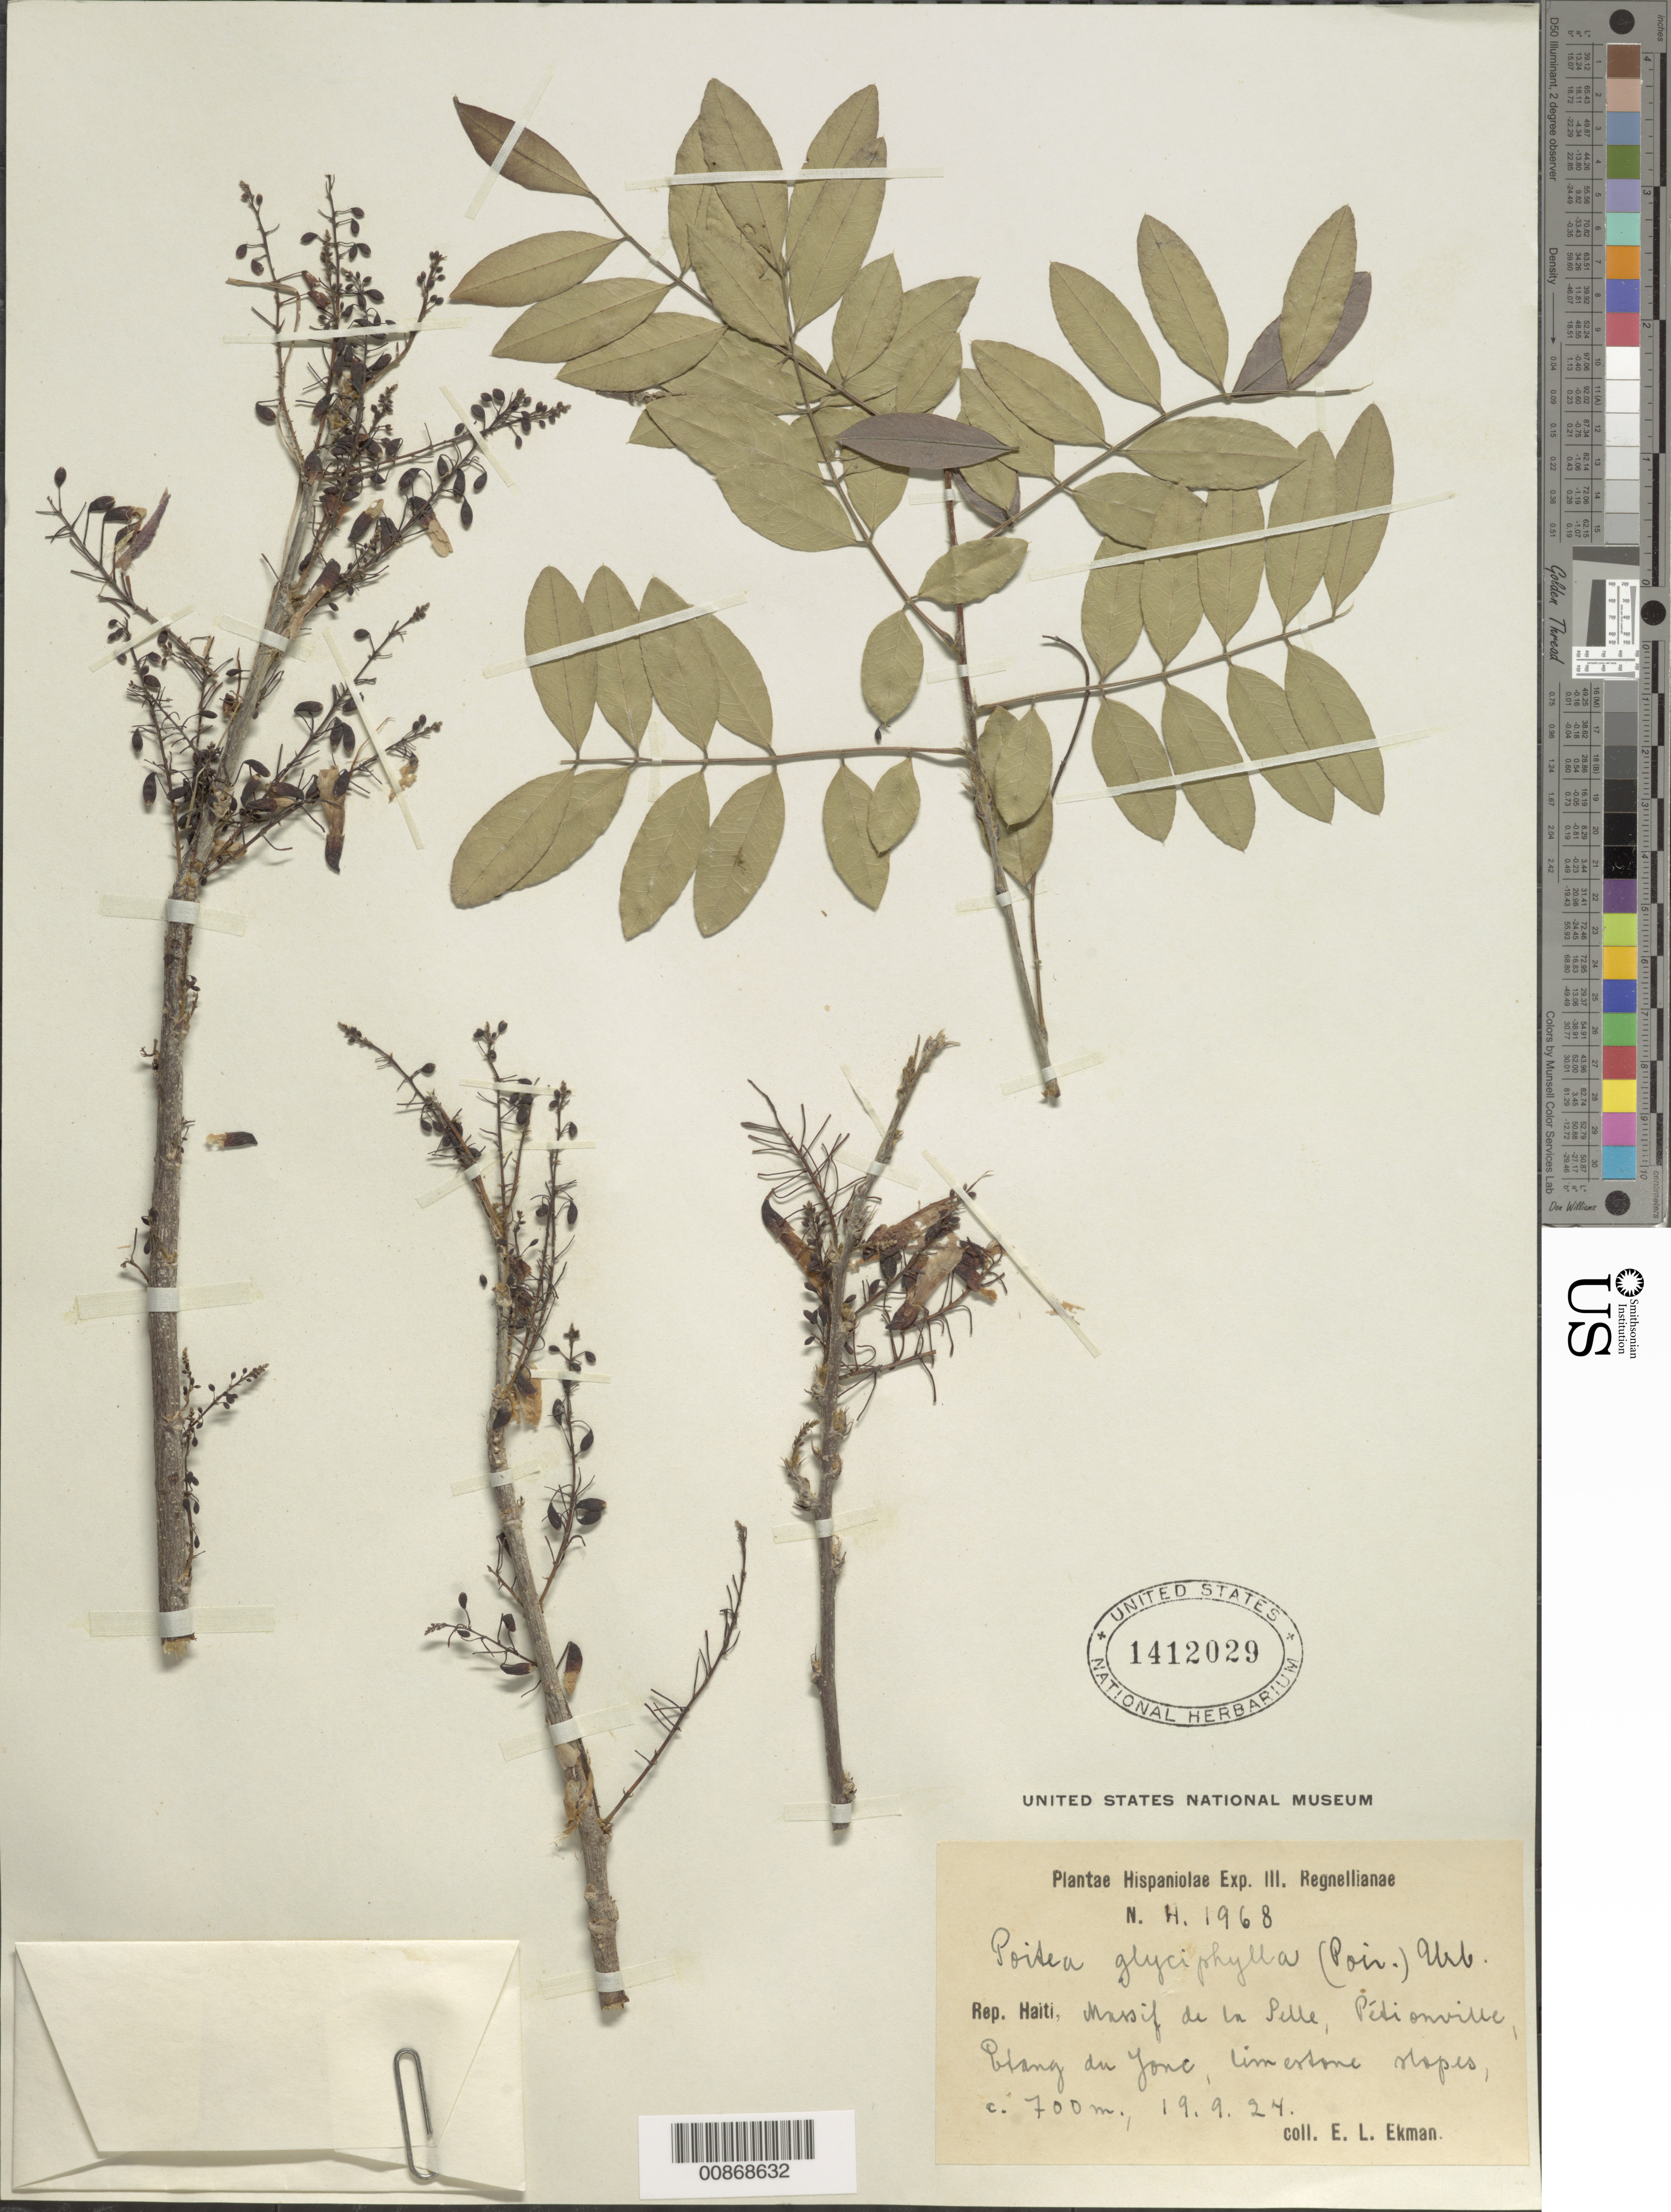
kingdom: Plantae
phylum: Tracheophyta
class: Magnoliopsida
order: Fabales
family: Fabaceae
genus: Poitea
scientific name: Poitea glyciphylla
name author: (Poir.) Urb.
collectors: E. L. Ekman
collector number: H 1968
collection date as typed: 19 Sep 1924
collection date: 1924-09-19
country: Haiti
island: Hispaniola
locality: Massif de la Selle, Pétionville, Etang du Jonc.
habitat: Limestone slopes.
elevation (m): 700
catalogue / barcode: US 1412029